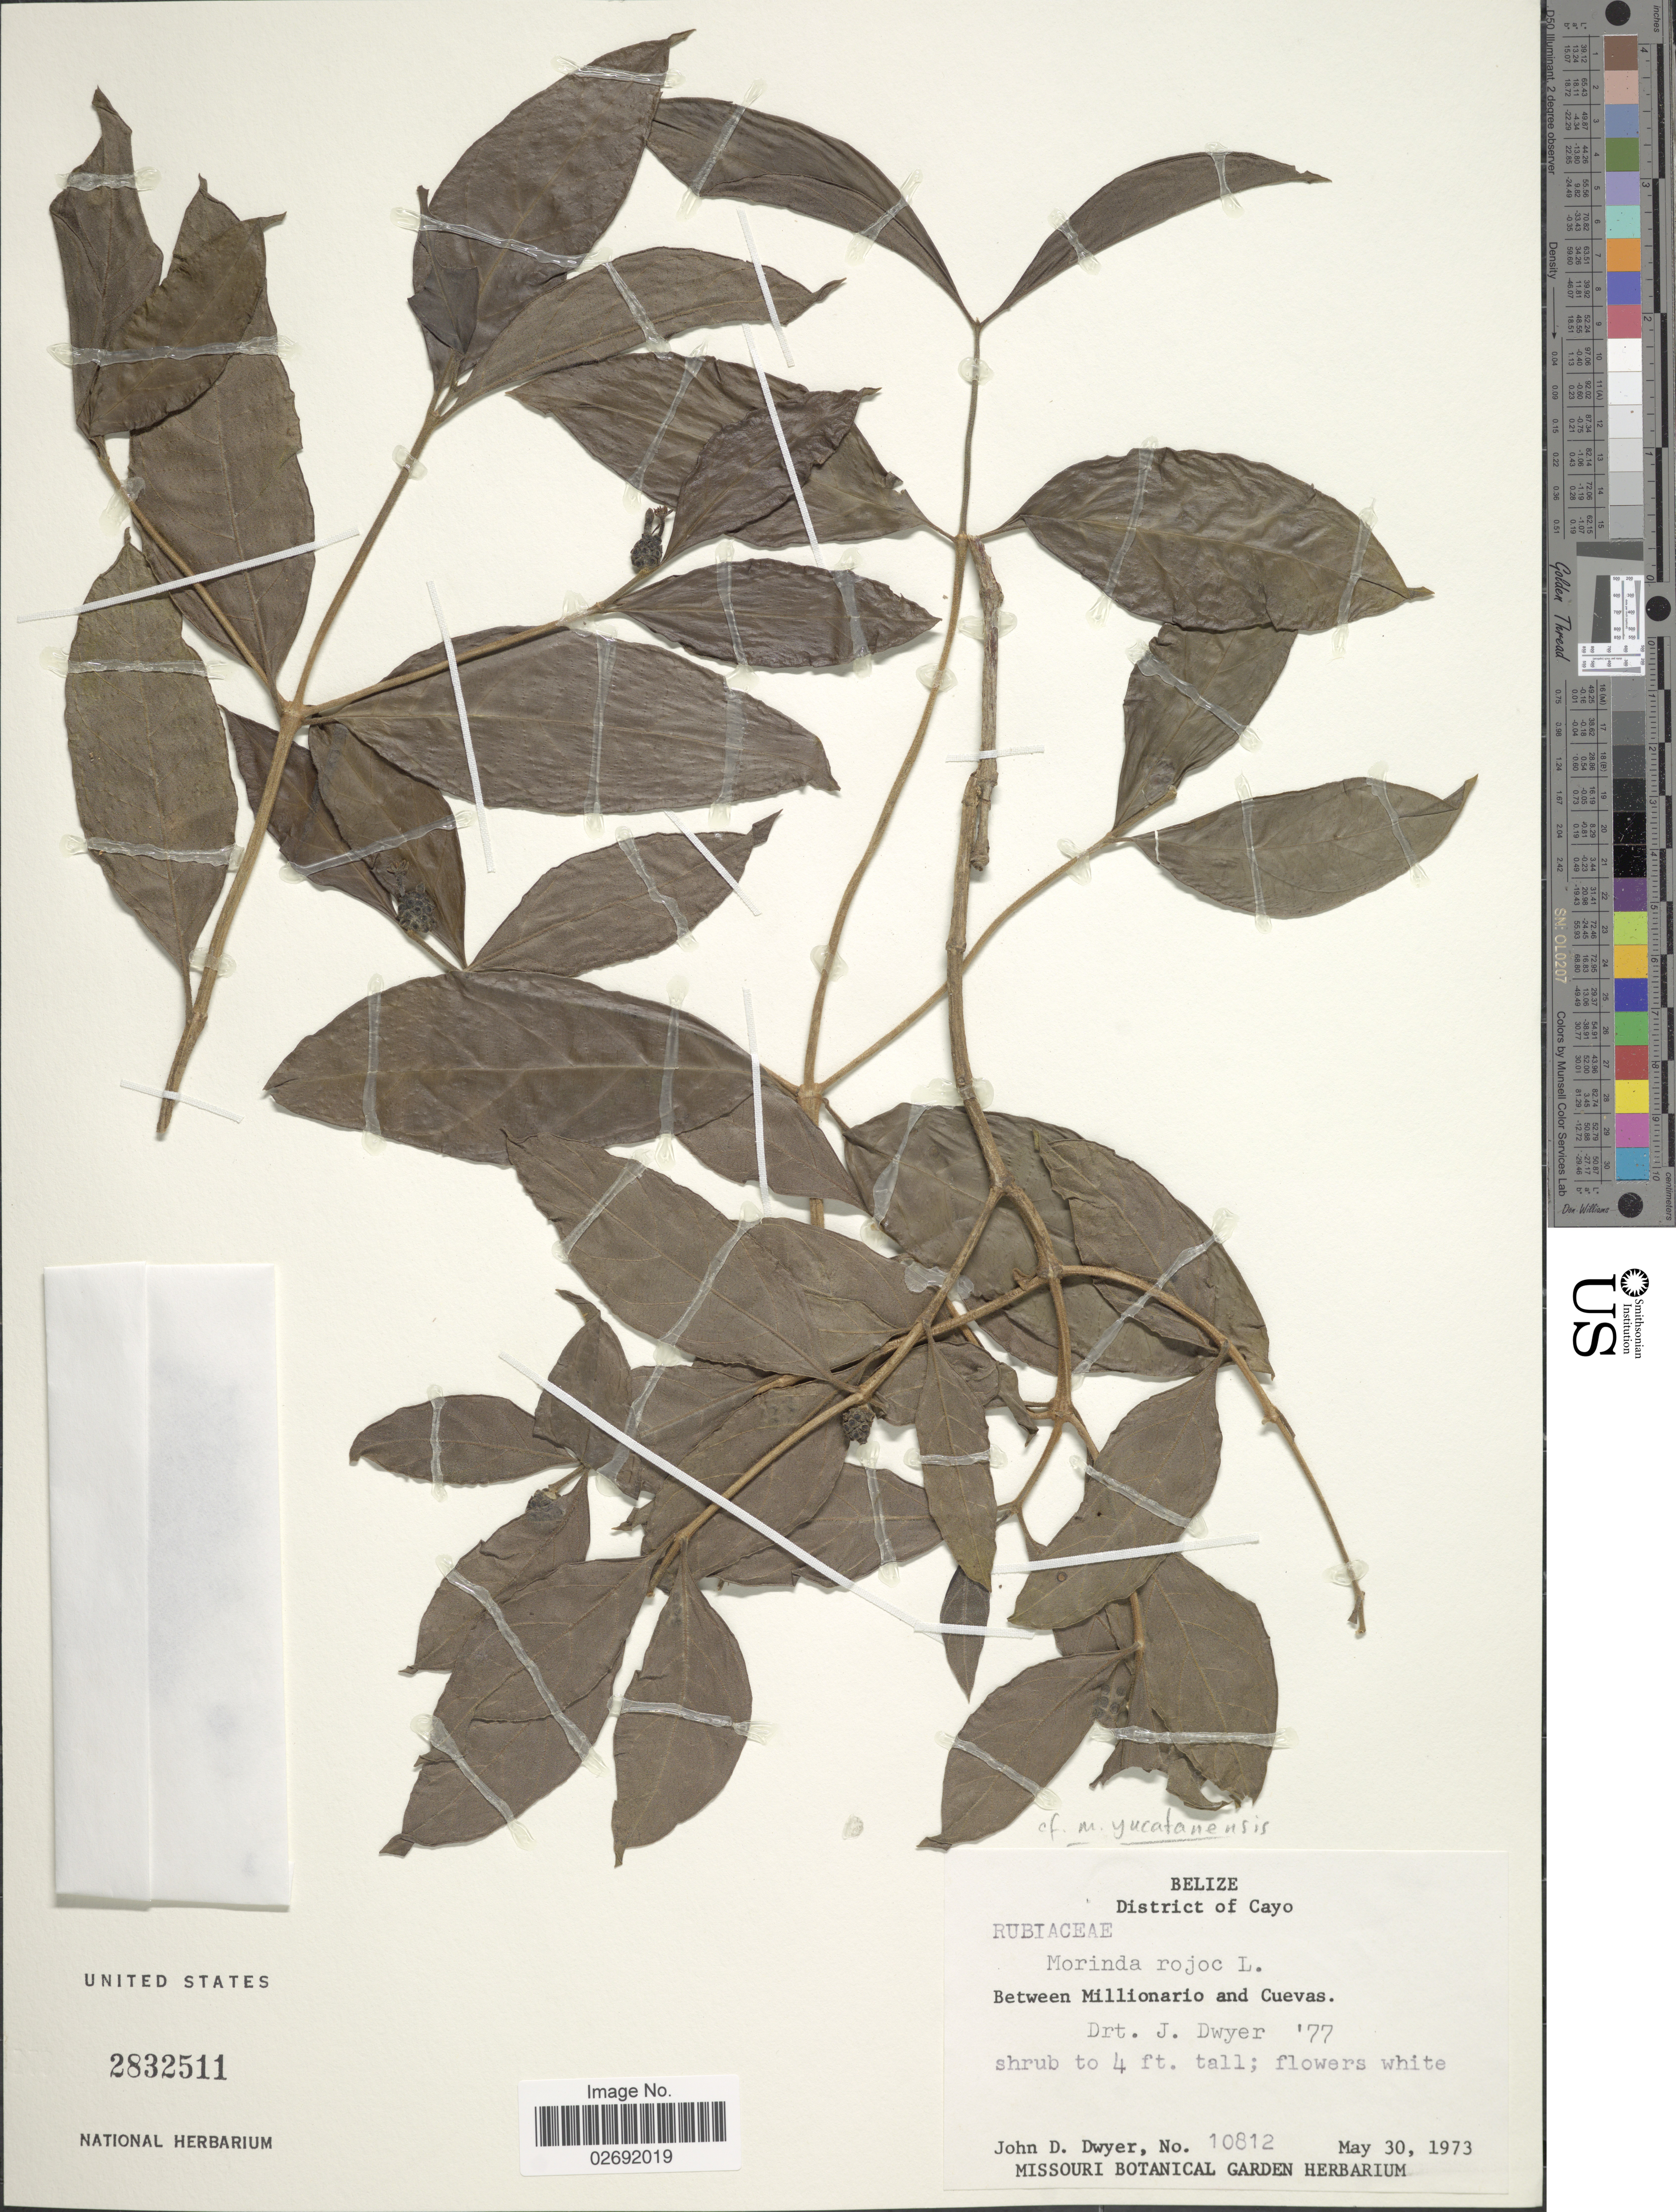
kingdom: Plantae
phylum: Tracheophyta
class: Magnoliopsida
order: Gentianales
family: Rubiaceae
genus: Morinda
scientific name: Morinda yucatanensis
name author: Greenm.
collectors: J. D. Dwyer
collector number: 10812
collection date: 1973-05-30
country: Belize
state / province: Cayo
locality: District of Cayo, Between Millionario and Cuevas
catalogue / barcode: US 2832511